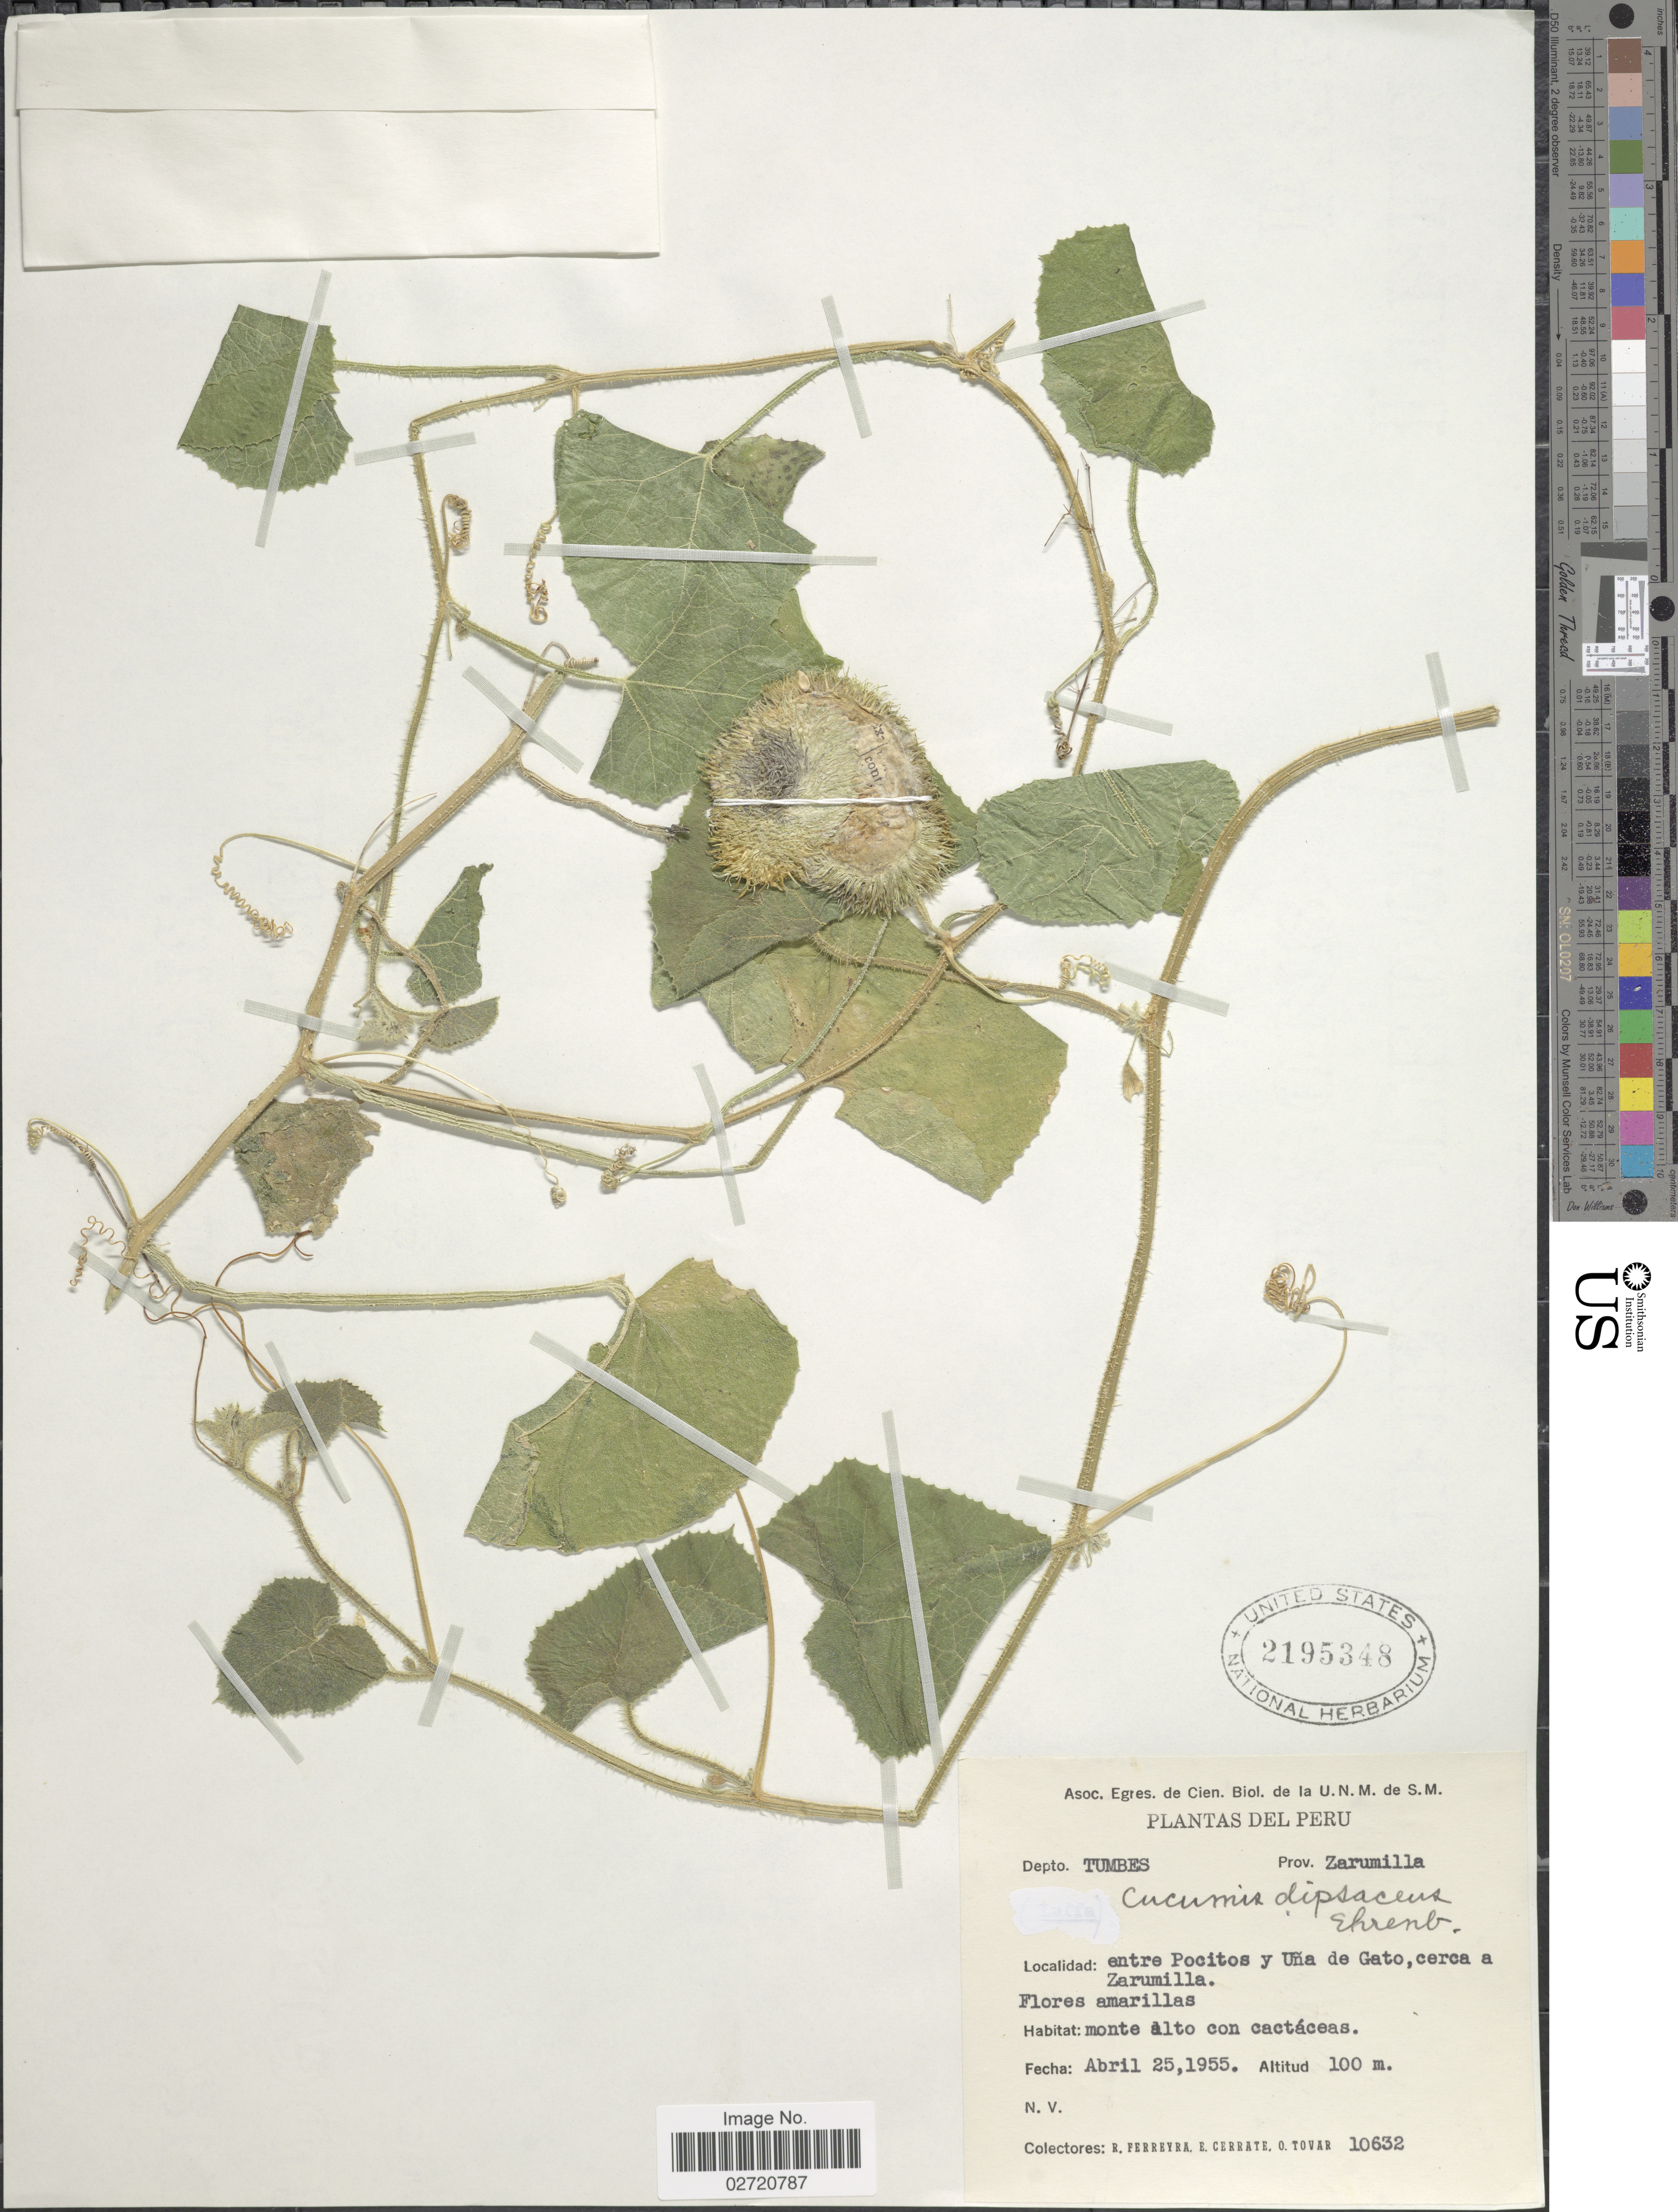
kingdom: Plantae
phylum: Tracheophyta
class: Magnoliopsida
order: Cucurbitales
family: Cucurbitaceae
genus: Cucumis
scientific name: Cucumis dipsaceus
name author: Ehrenb. ex Spach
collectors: R. A. Ferreyra, E. Cerrate & Ó. Tovar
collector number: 10632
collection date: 1955-04-25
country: Peru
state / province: Tumbes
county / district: Zarumilla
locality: Depto. Tumbes, Prov. Zarumilla, entre Pocitos y Una de Gato, cerca a Zarumilla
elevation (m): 100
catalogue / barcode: US 2195348